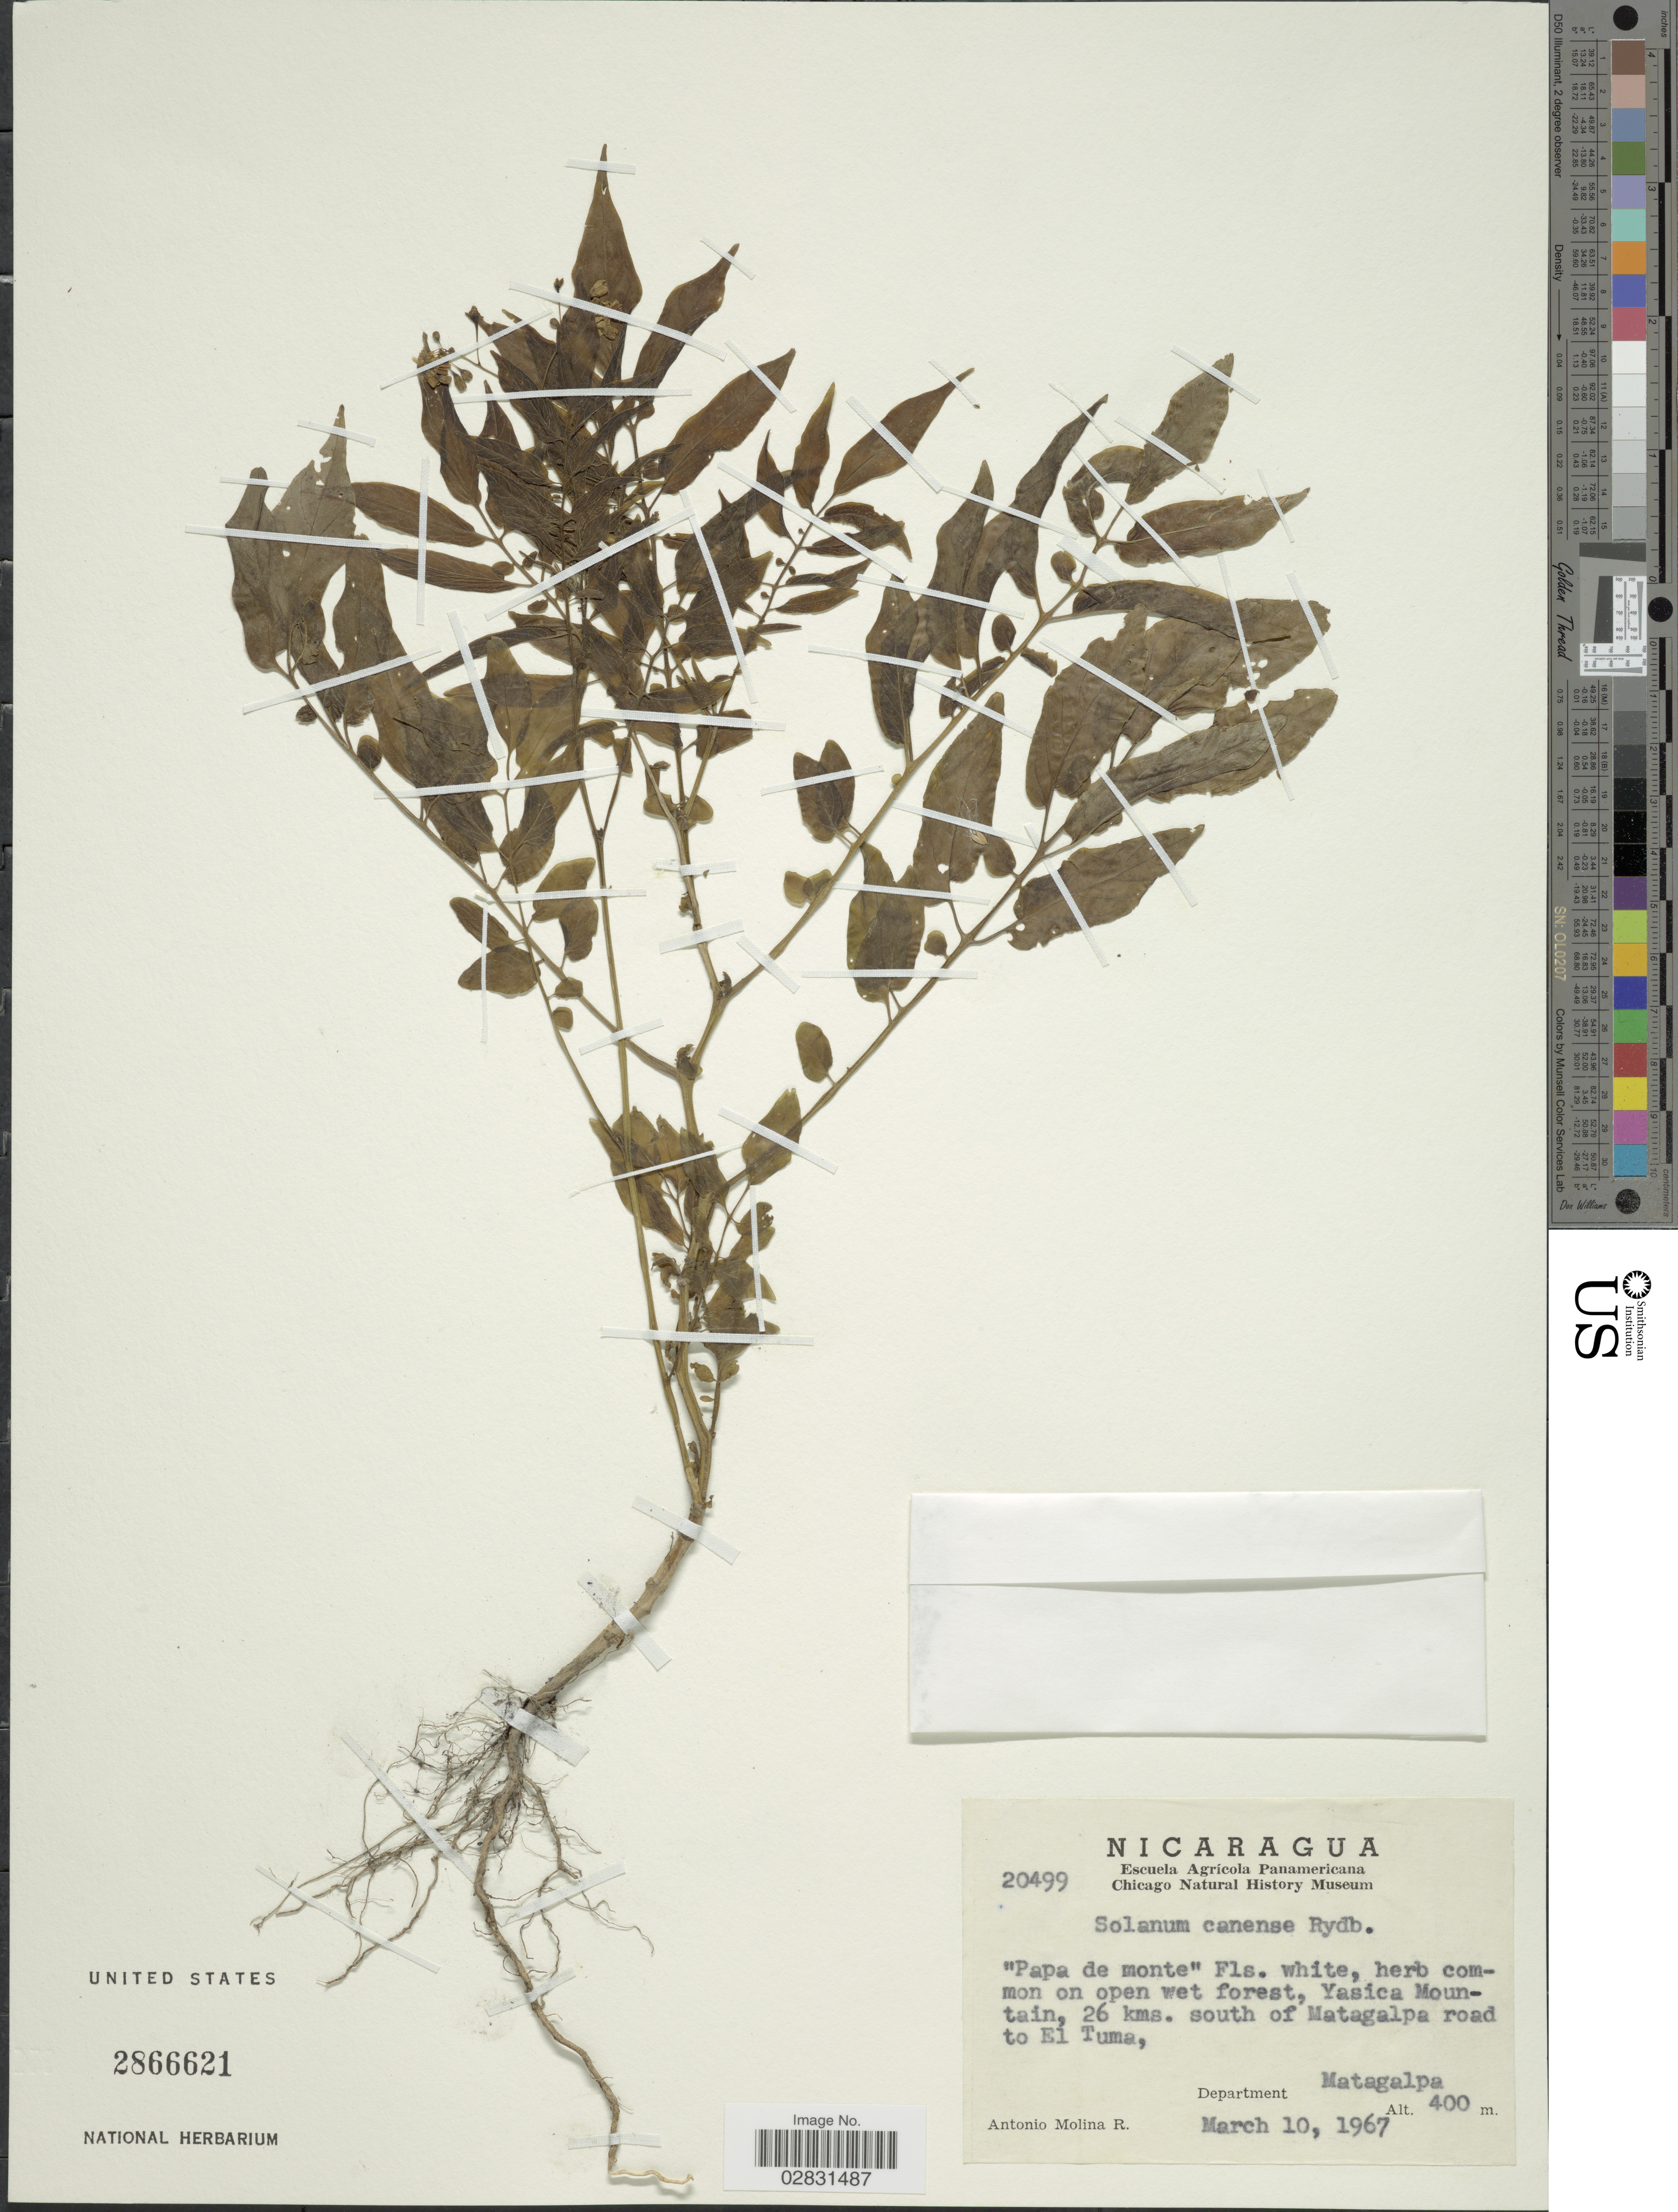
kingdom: Plantae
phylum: Tracheophyta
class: Magnoliopsida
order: Solanales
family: Solanaceae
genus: Solanum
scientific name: Solanum canense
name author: Rydb.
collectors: A. Molina R.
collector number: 20499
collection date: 1967-03-10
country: Nicaragua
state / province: Matagalpa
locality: Yasica Mountain, 26 kms. south of Matagalpa road to El Tuma, Department Matagalpa.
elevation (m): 400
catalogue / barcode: US 2866621